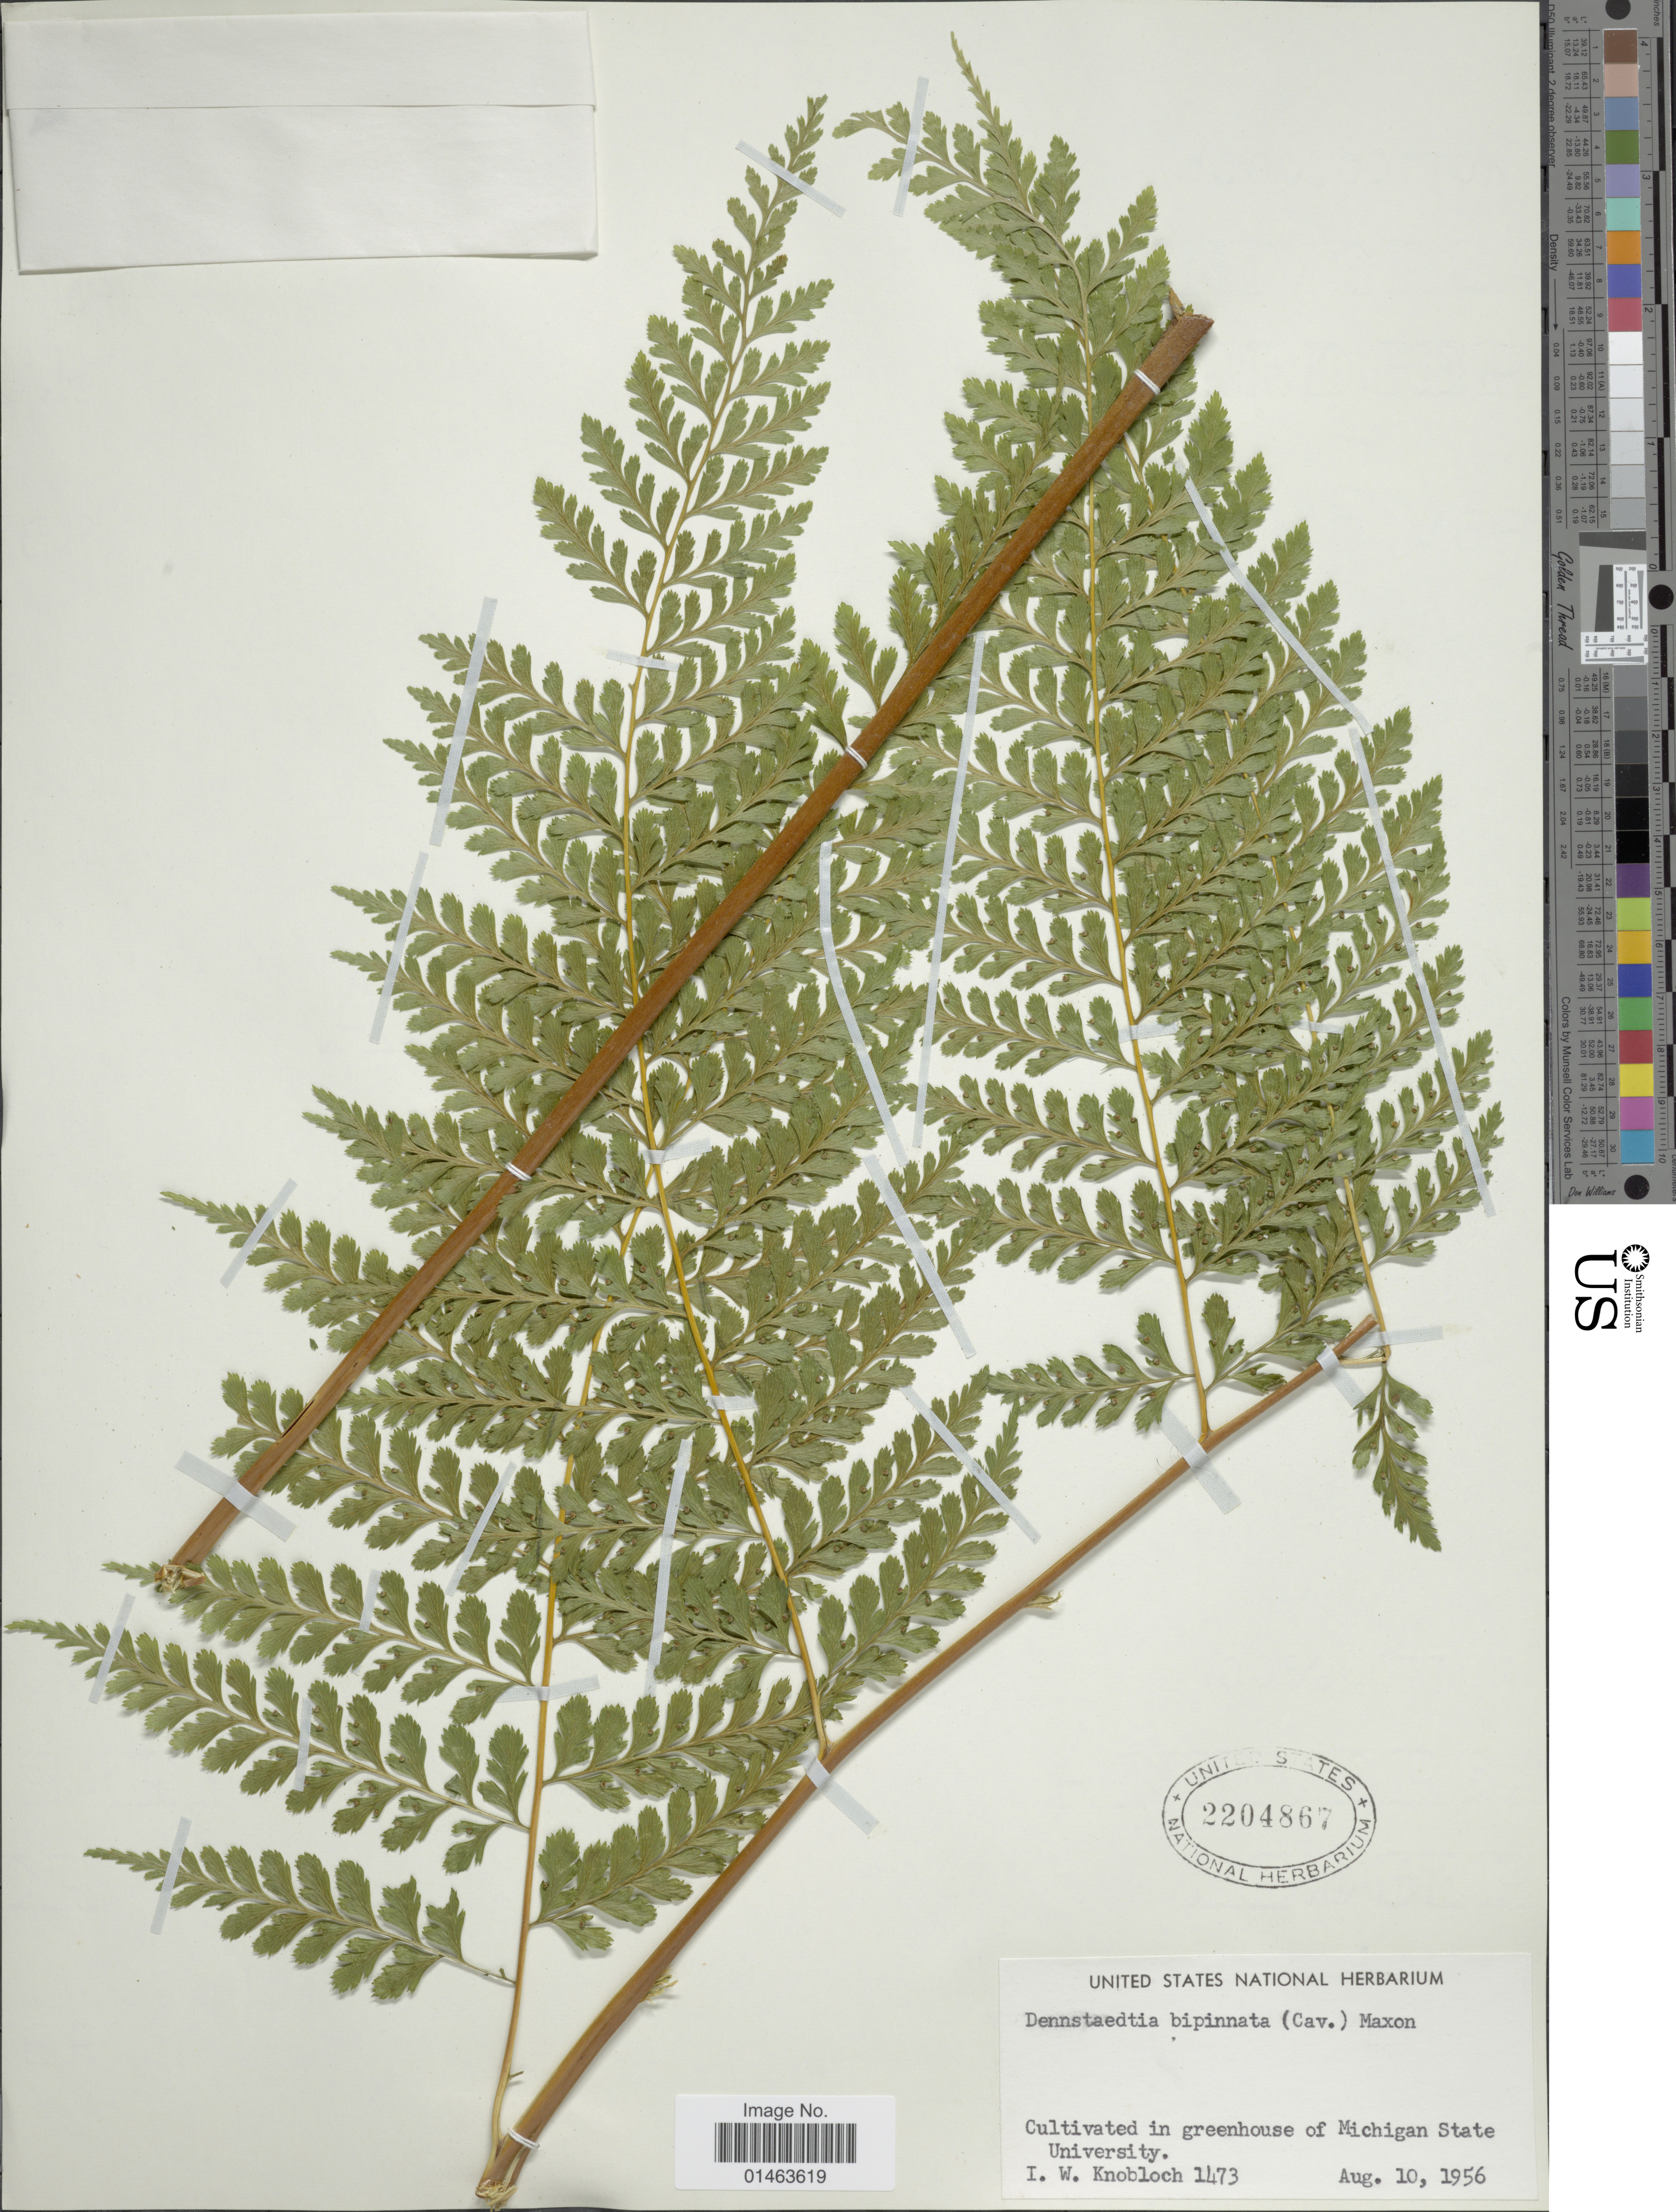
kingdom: Plantae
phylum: Tracheophyta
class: Polypodiopsida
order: Polypodiales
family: Dennstaedtiaceae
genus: Dennstaedtia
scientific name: Dennstaedtia bipinnata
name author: (Cav.) Maxon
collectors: I. W. Knobloch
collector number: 1473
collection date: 1956-08-10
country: United States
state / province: Michigan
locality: Greenhouse of Michigan State University.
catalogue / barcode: US 2204867